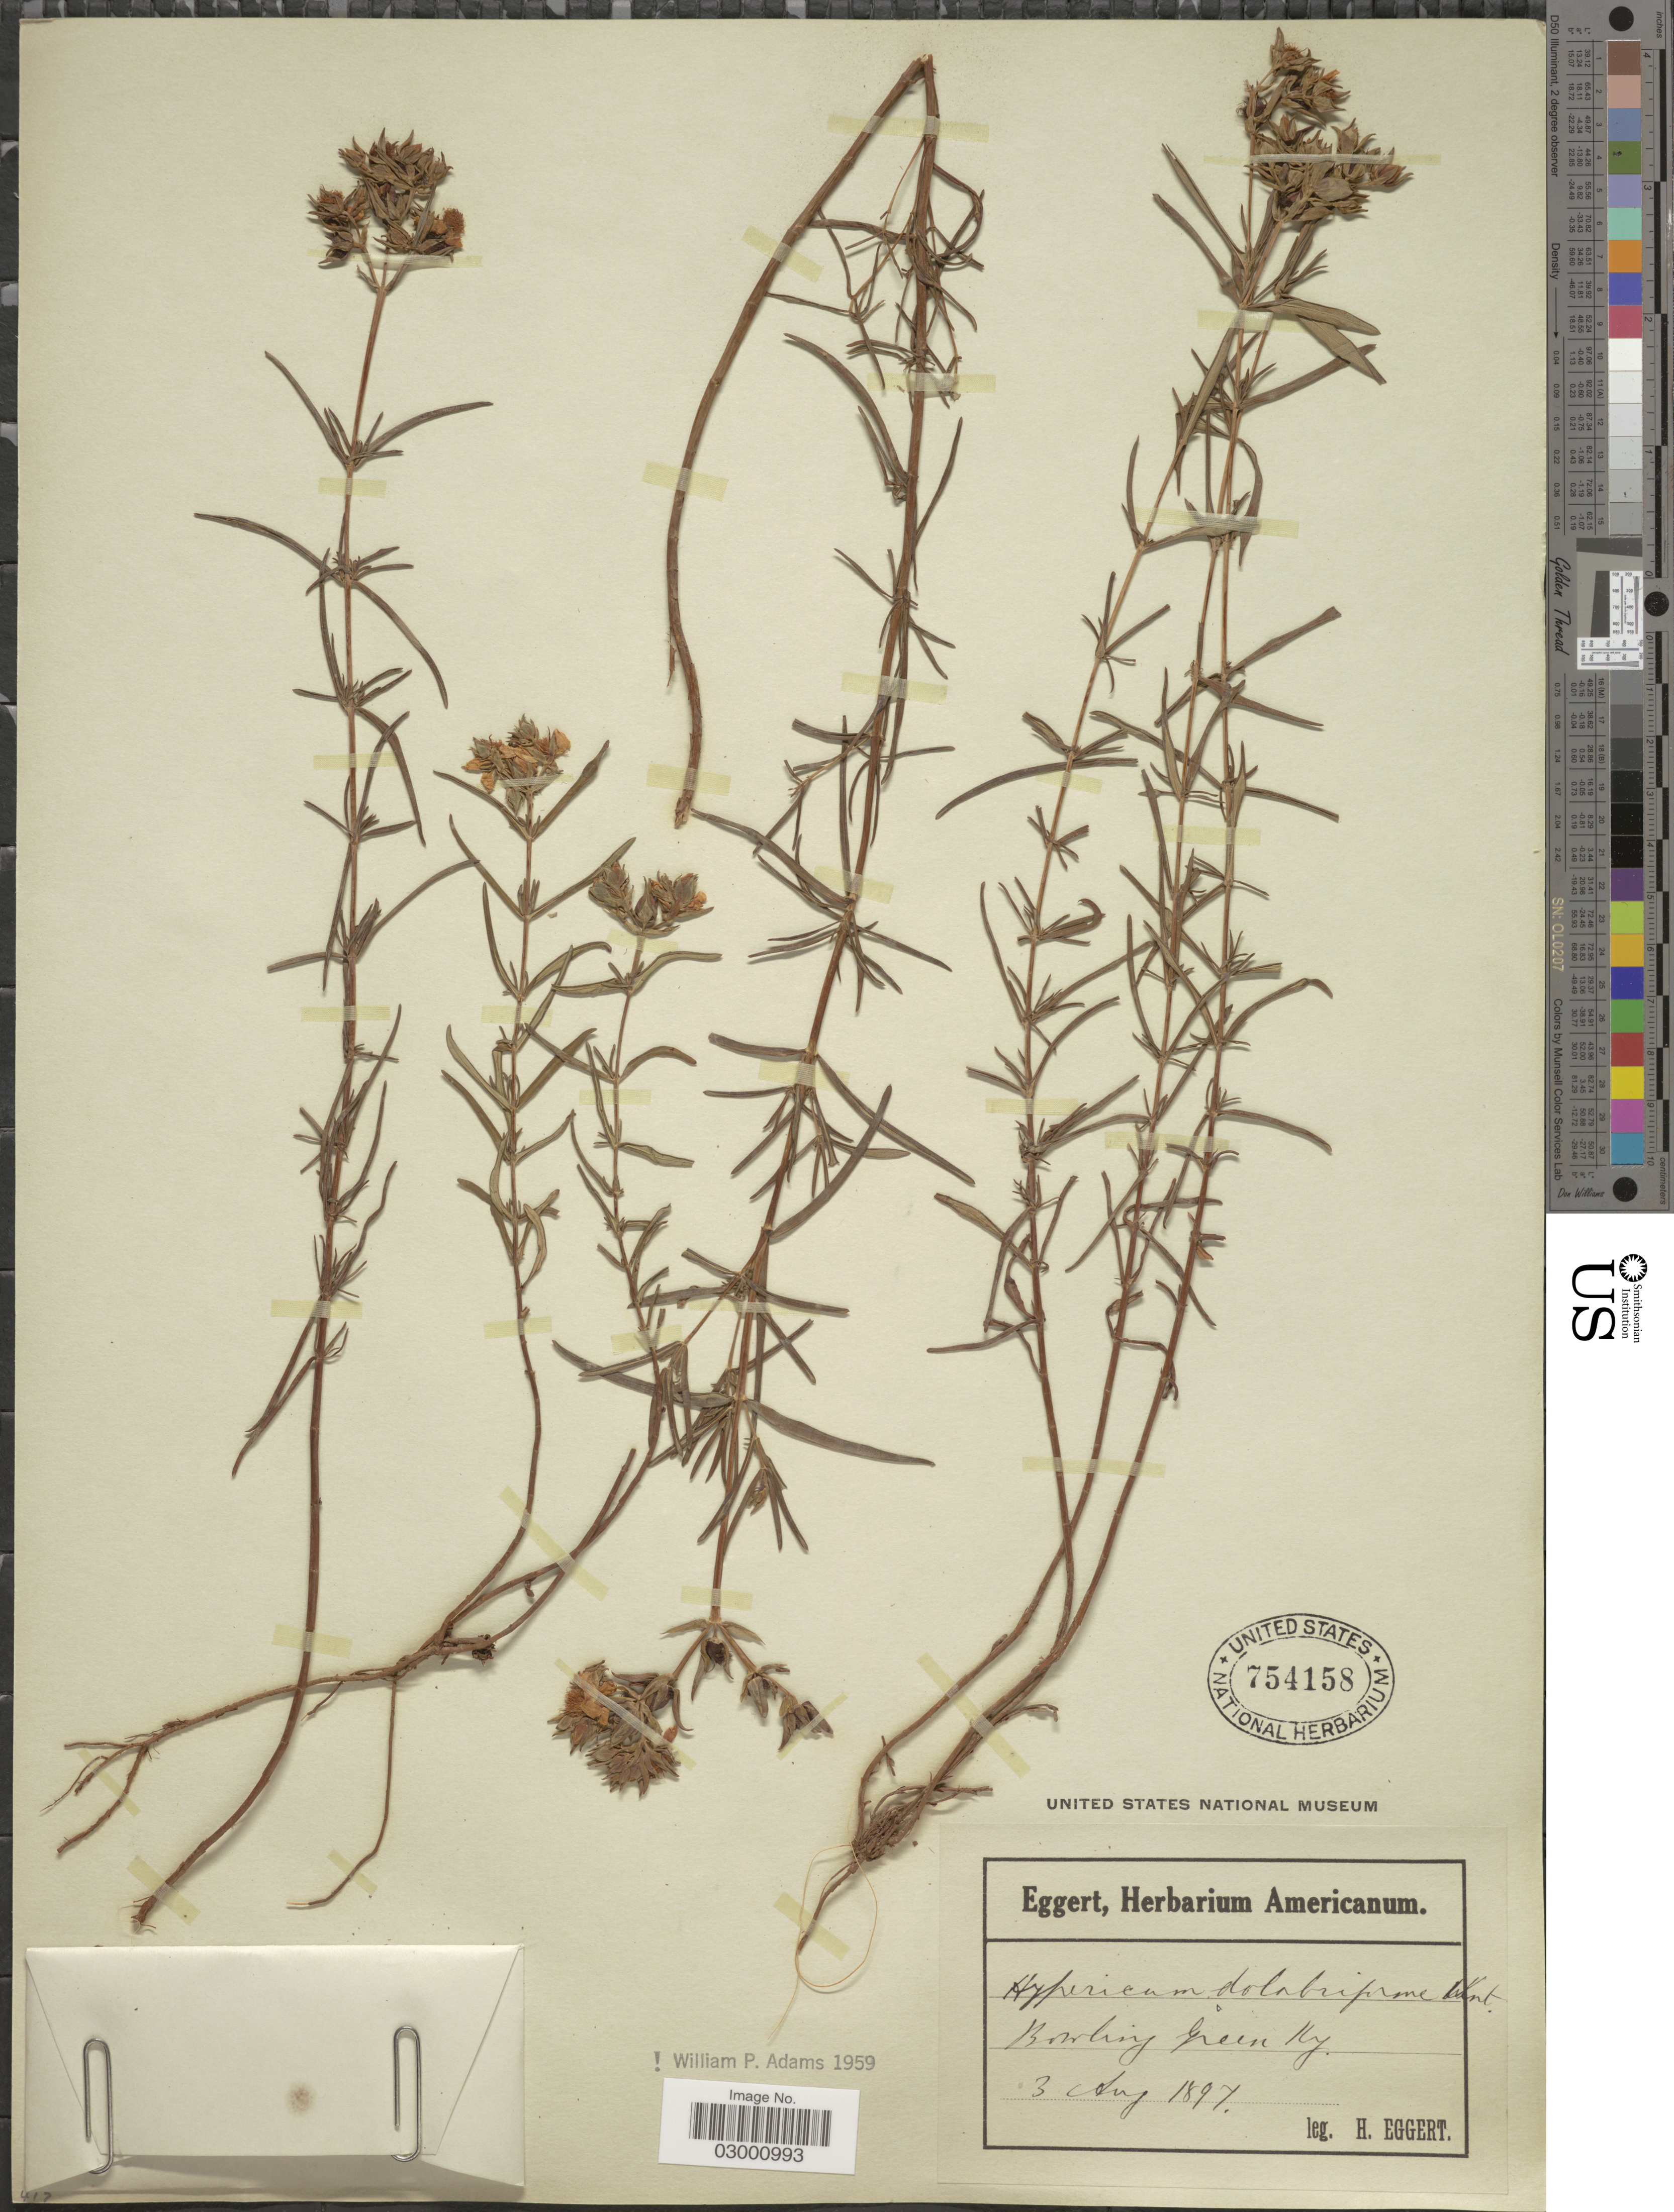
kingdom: Plantae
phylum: Tracheophyta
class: Magnoliopsida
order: Malpighiales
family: Hypericaceae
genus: Hypericum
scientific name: Hypericum dolabriforme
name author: Vent.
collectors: H. Eggert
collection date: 1897-08-03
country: United States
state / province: Kentucky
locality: Bowling Green.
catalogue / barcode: US 754158